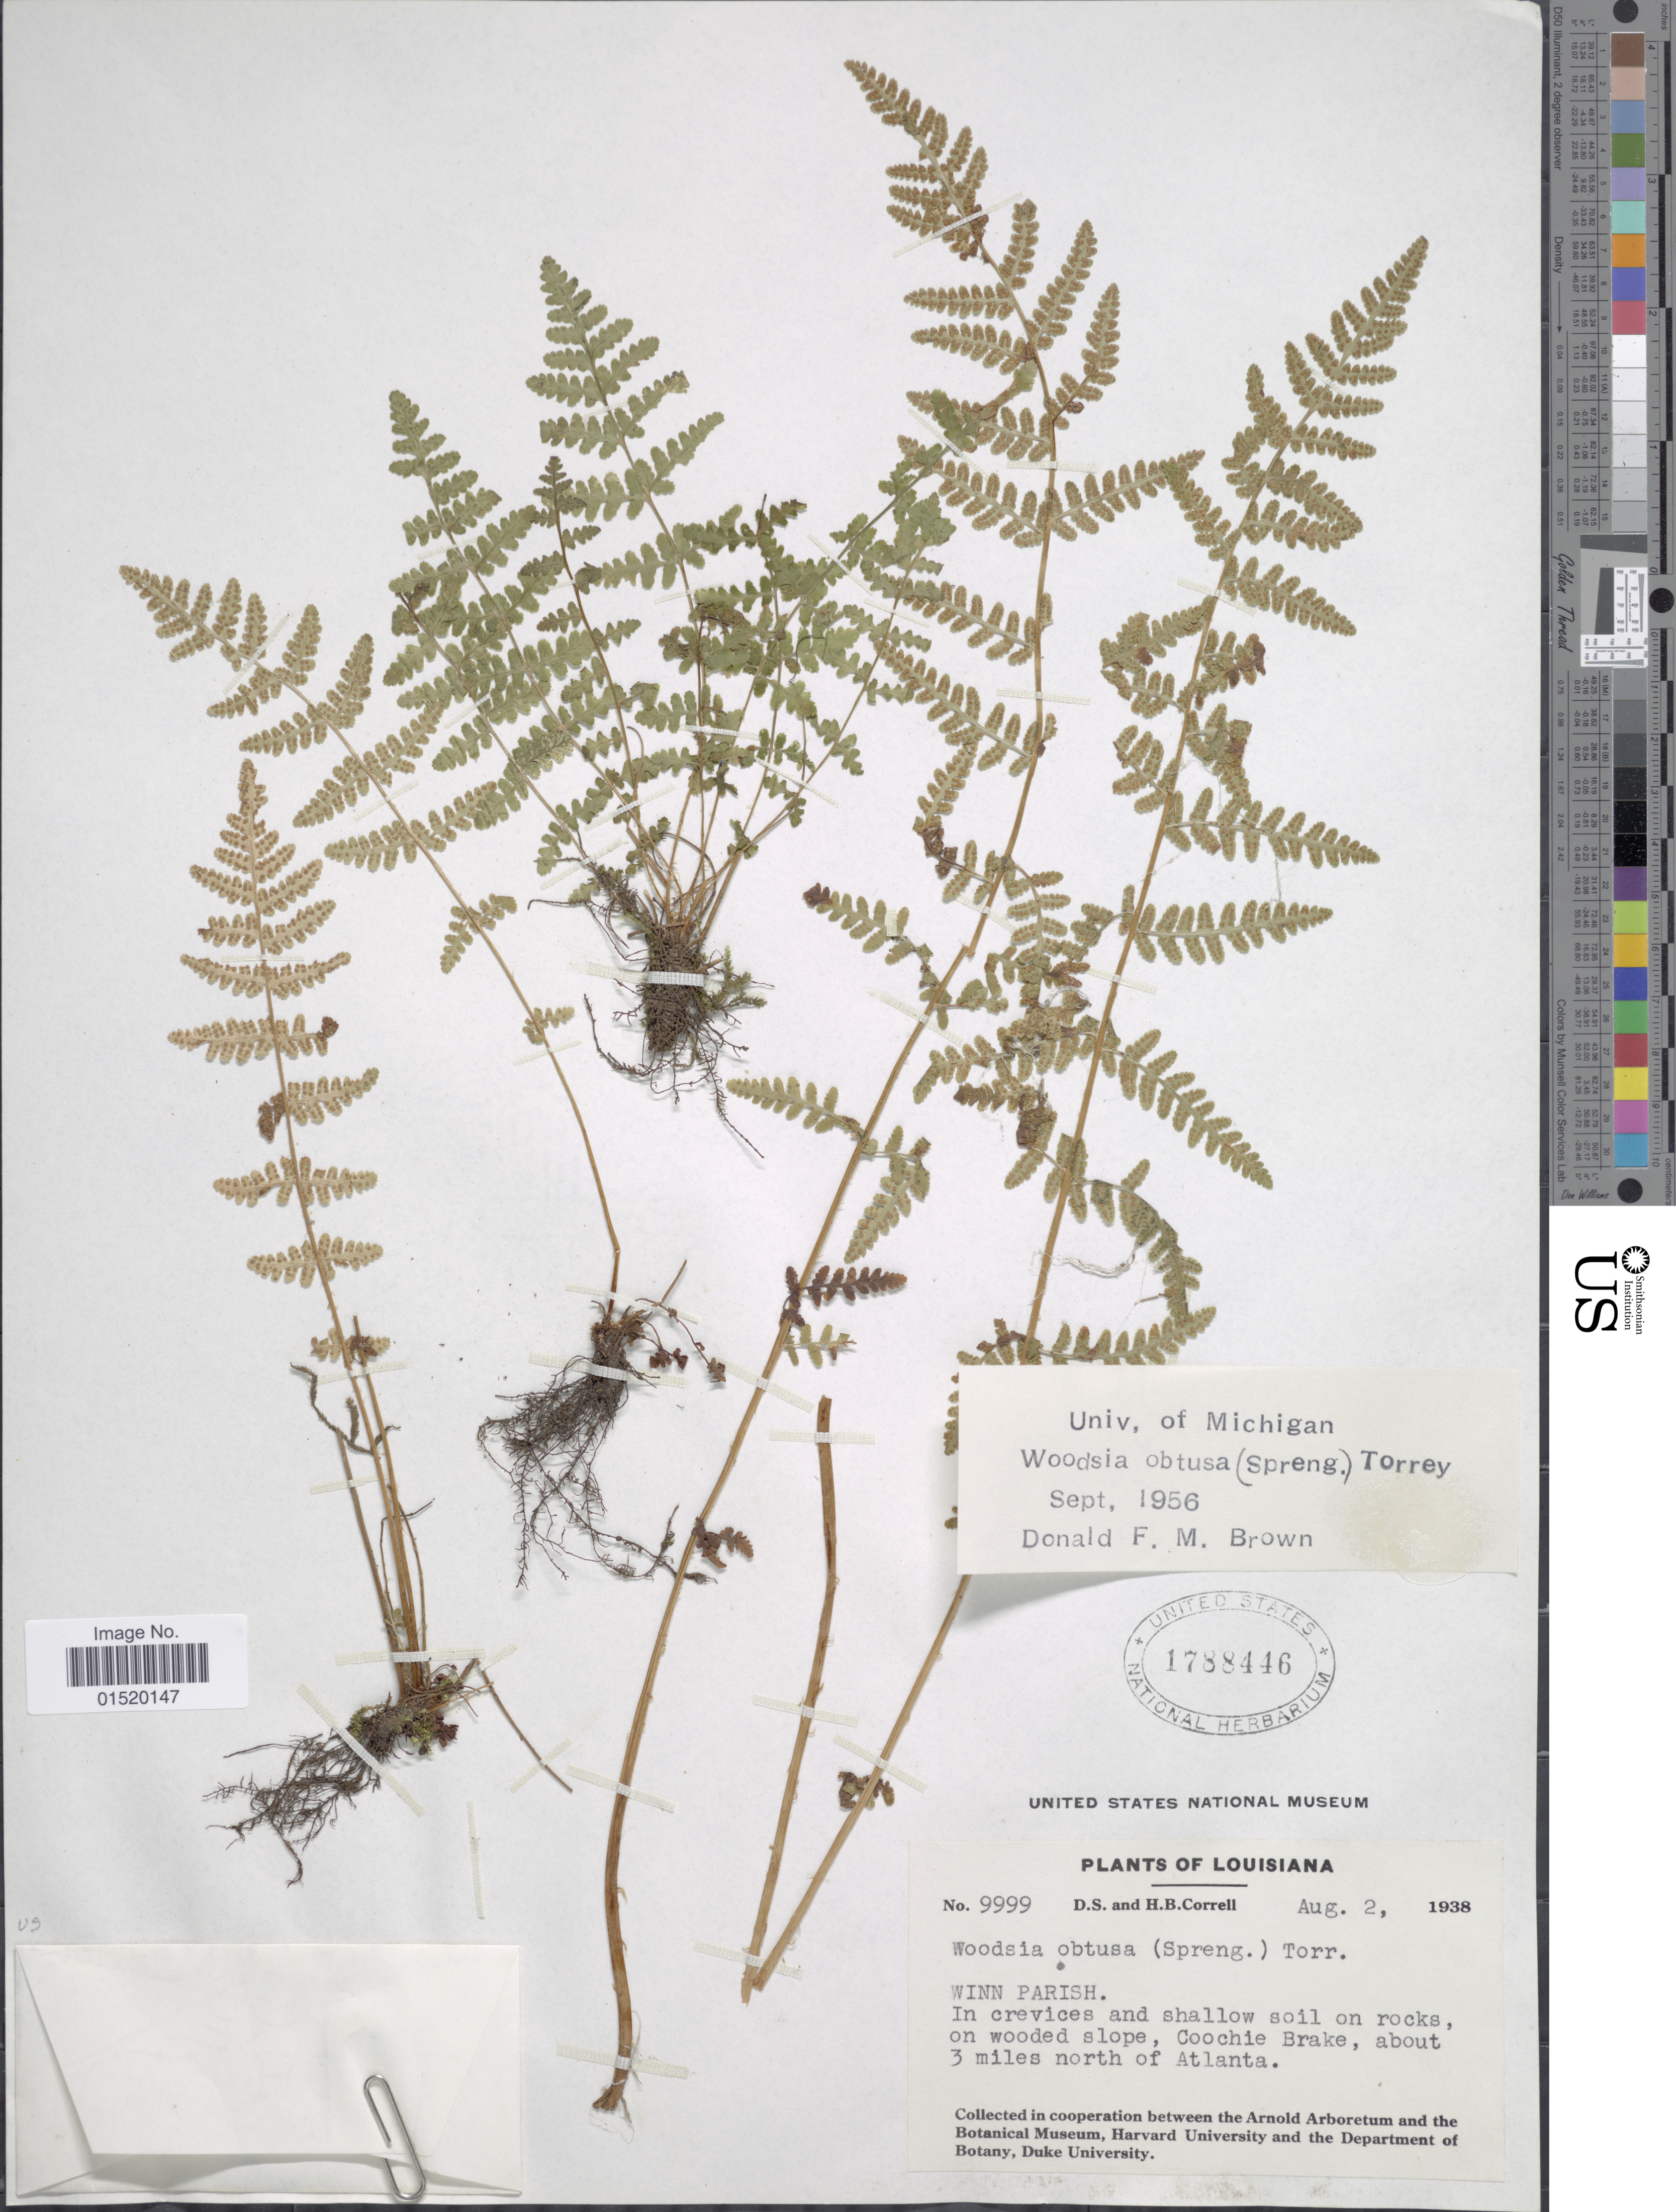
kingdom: Plantae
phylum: Tracheophyta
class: Polypodiopsida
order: Polypodiales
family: Woodsiaceae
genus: Woodsia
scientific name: Woodsia obtusa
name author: (Spreng.) Torr.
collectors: D. S. Correll & H. Correll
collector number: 9999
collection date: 1938-08-02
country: United States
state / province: Louisiana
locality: Winn Parish, In crevices and shallow soil on rocks, on wooded slope, Coochie Brake, about 3 miles north of Atlanta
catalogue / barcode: US 1788446